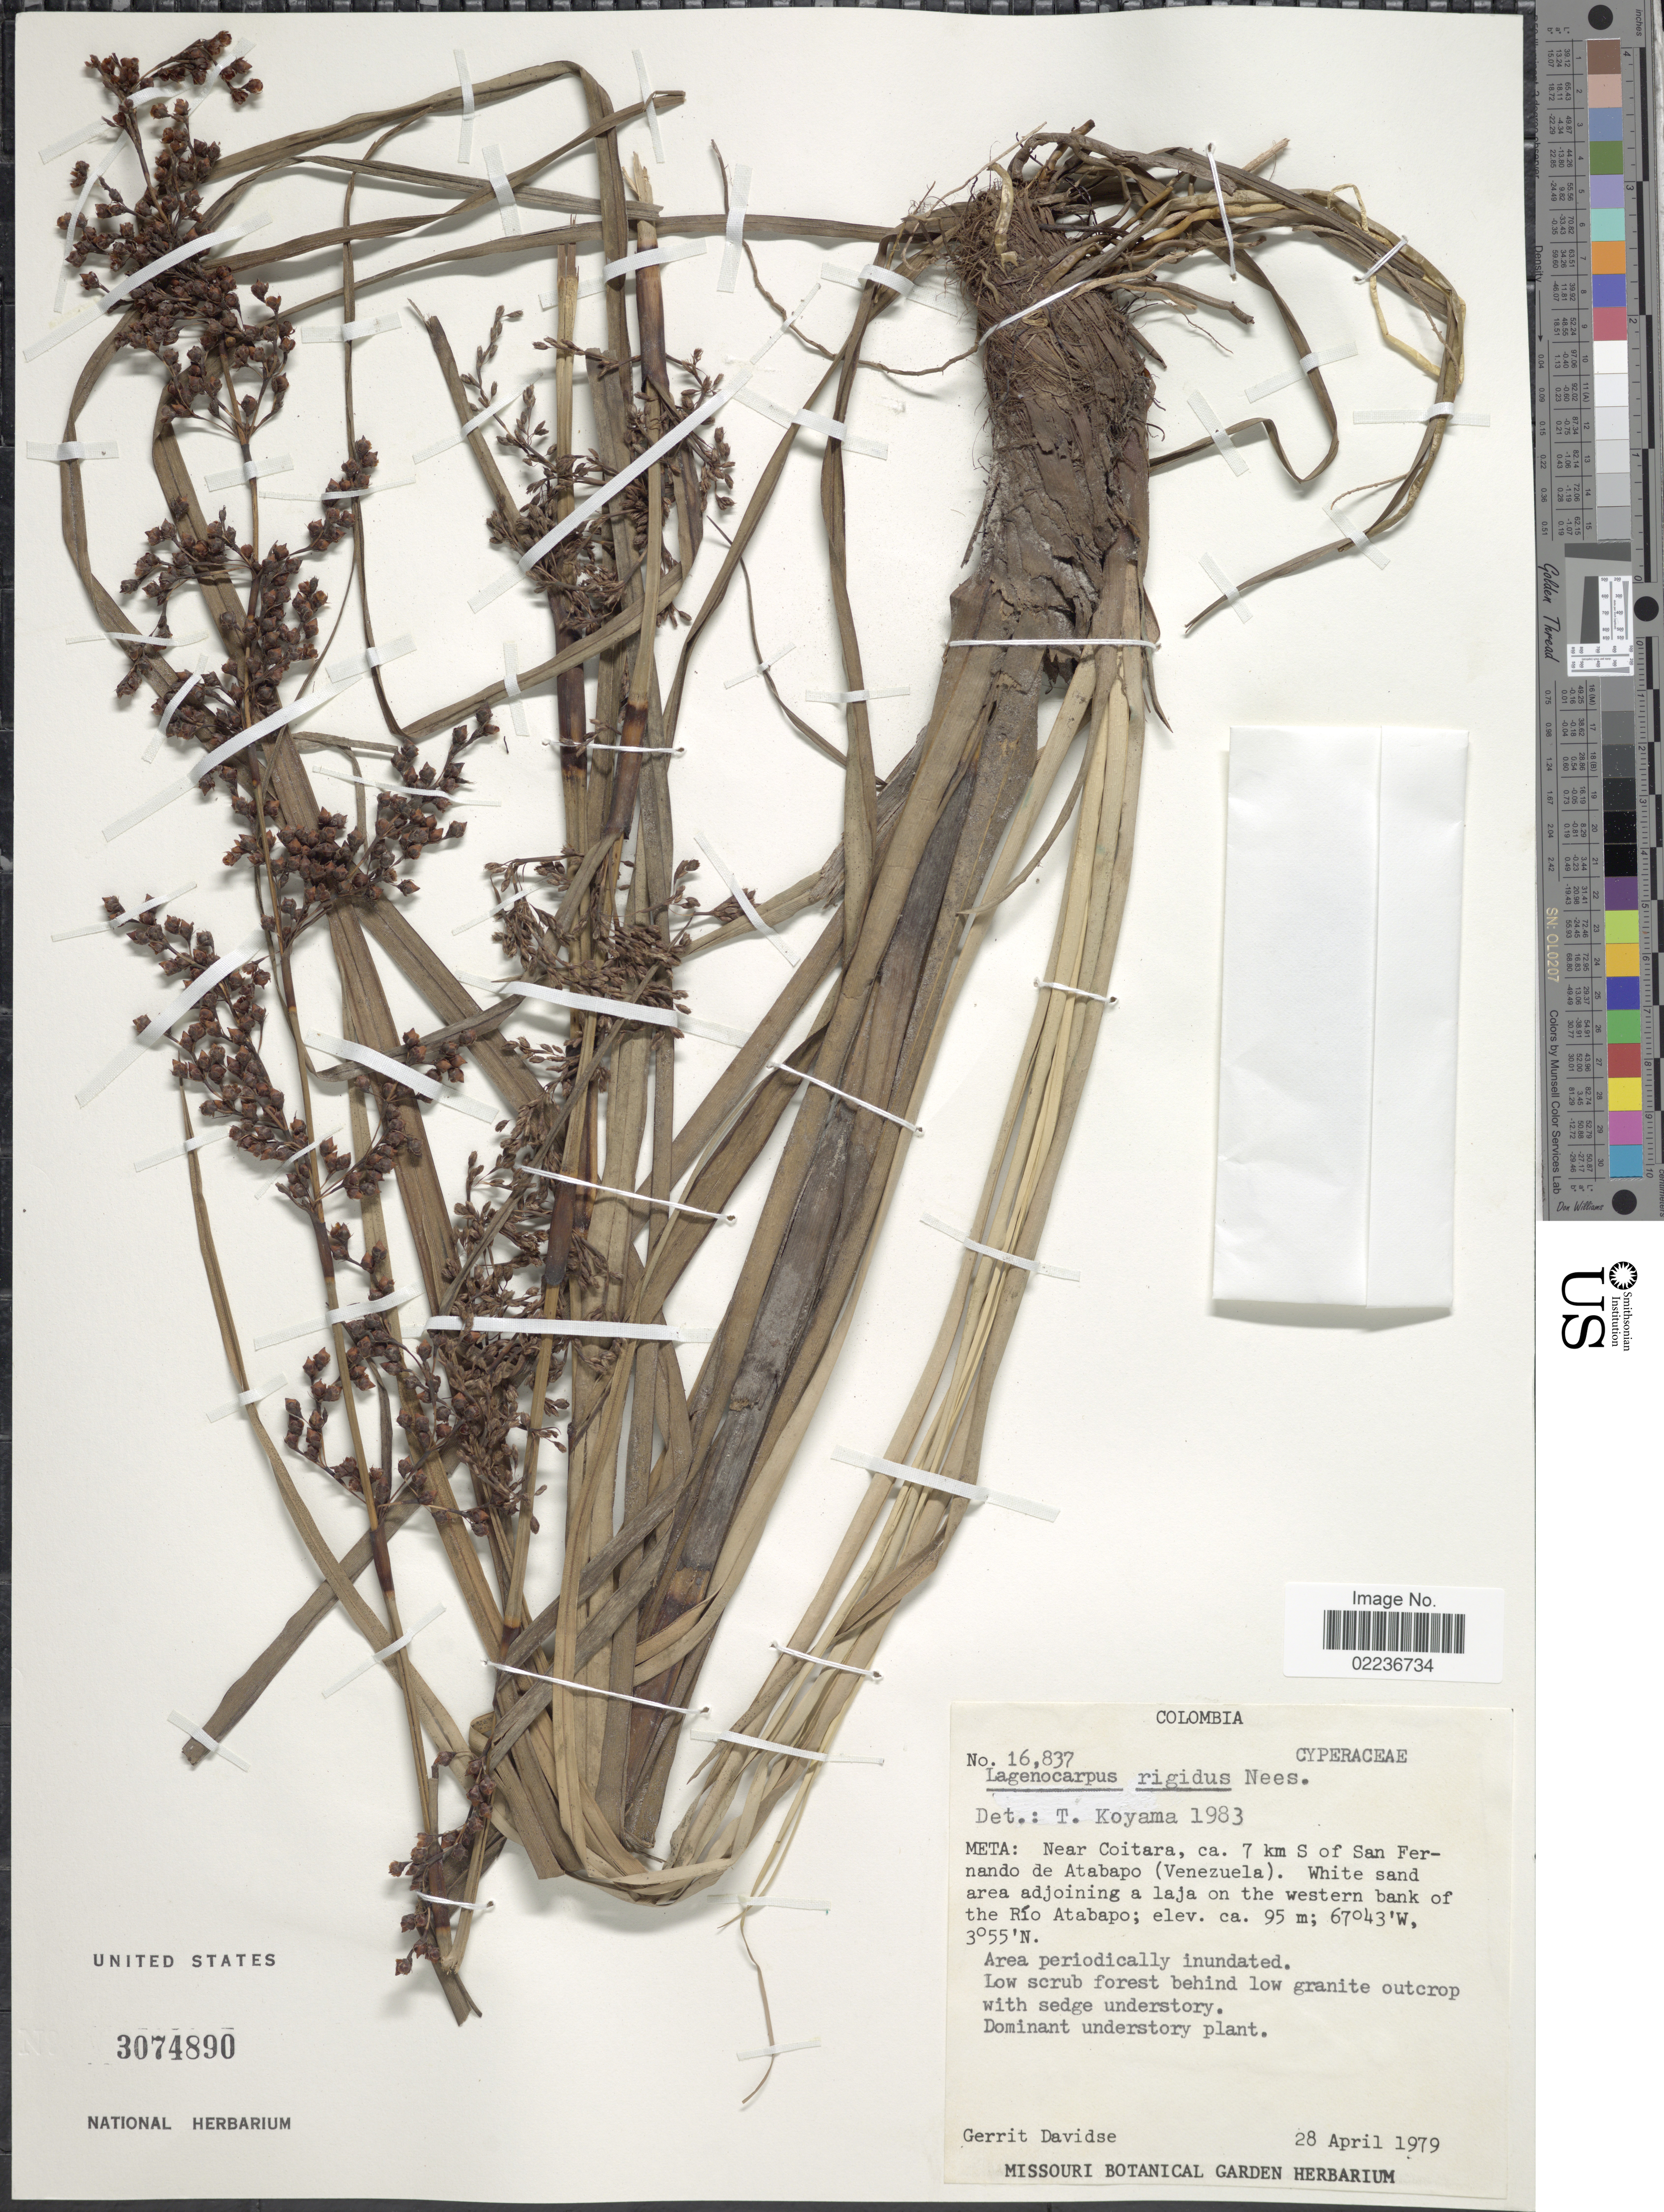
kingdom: Plantae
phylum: Tracheophyta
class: Liliopsida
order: Poales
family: Cyperaceae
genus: Lagenocarpus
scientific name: Lagenocarpus rigidus subsp. rigidus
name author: (Kunth) Nees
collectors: G. Davidse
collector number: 16837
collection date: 1979-04-28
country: Colombia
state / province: Meta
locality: Near Coitara, ca. 7 km S of San Fernando de Atabapo (Venezuela), white sand area adjoining a laja on the western bank of the Rio Atabapo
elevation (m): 95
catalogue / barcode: US 3074890